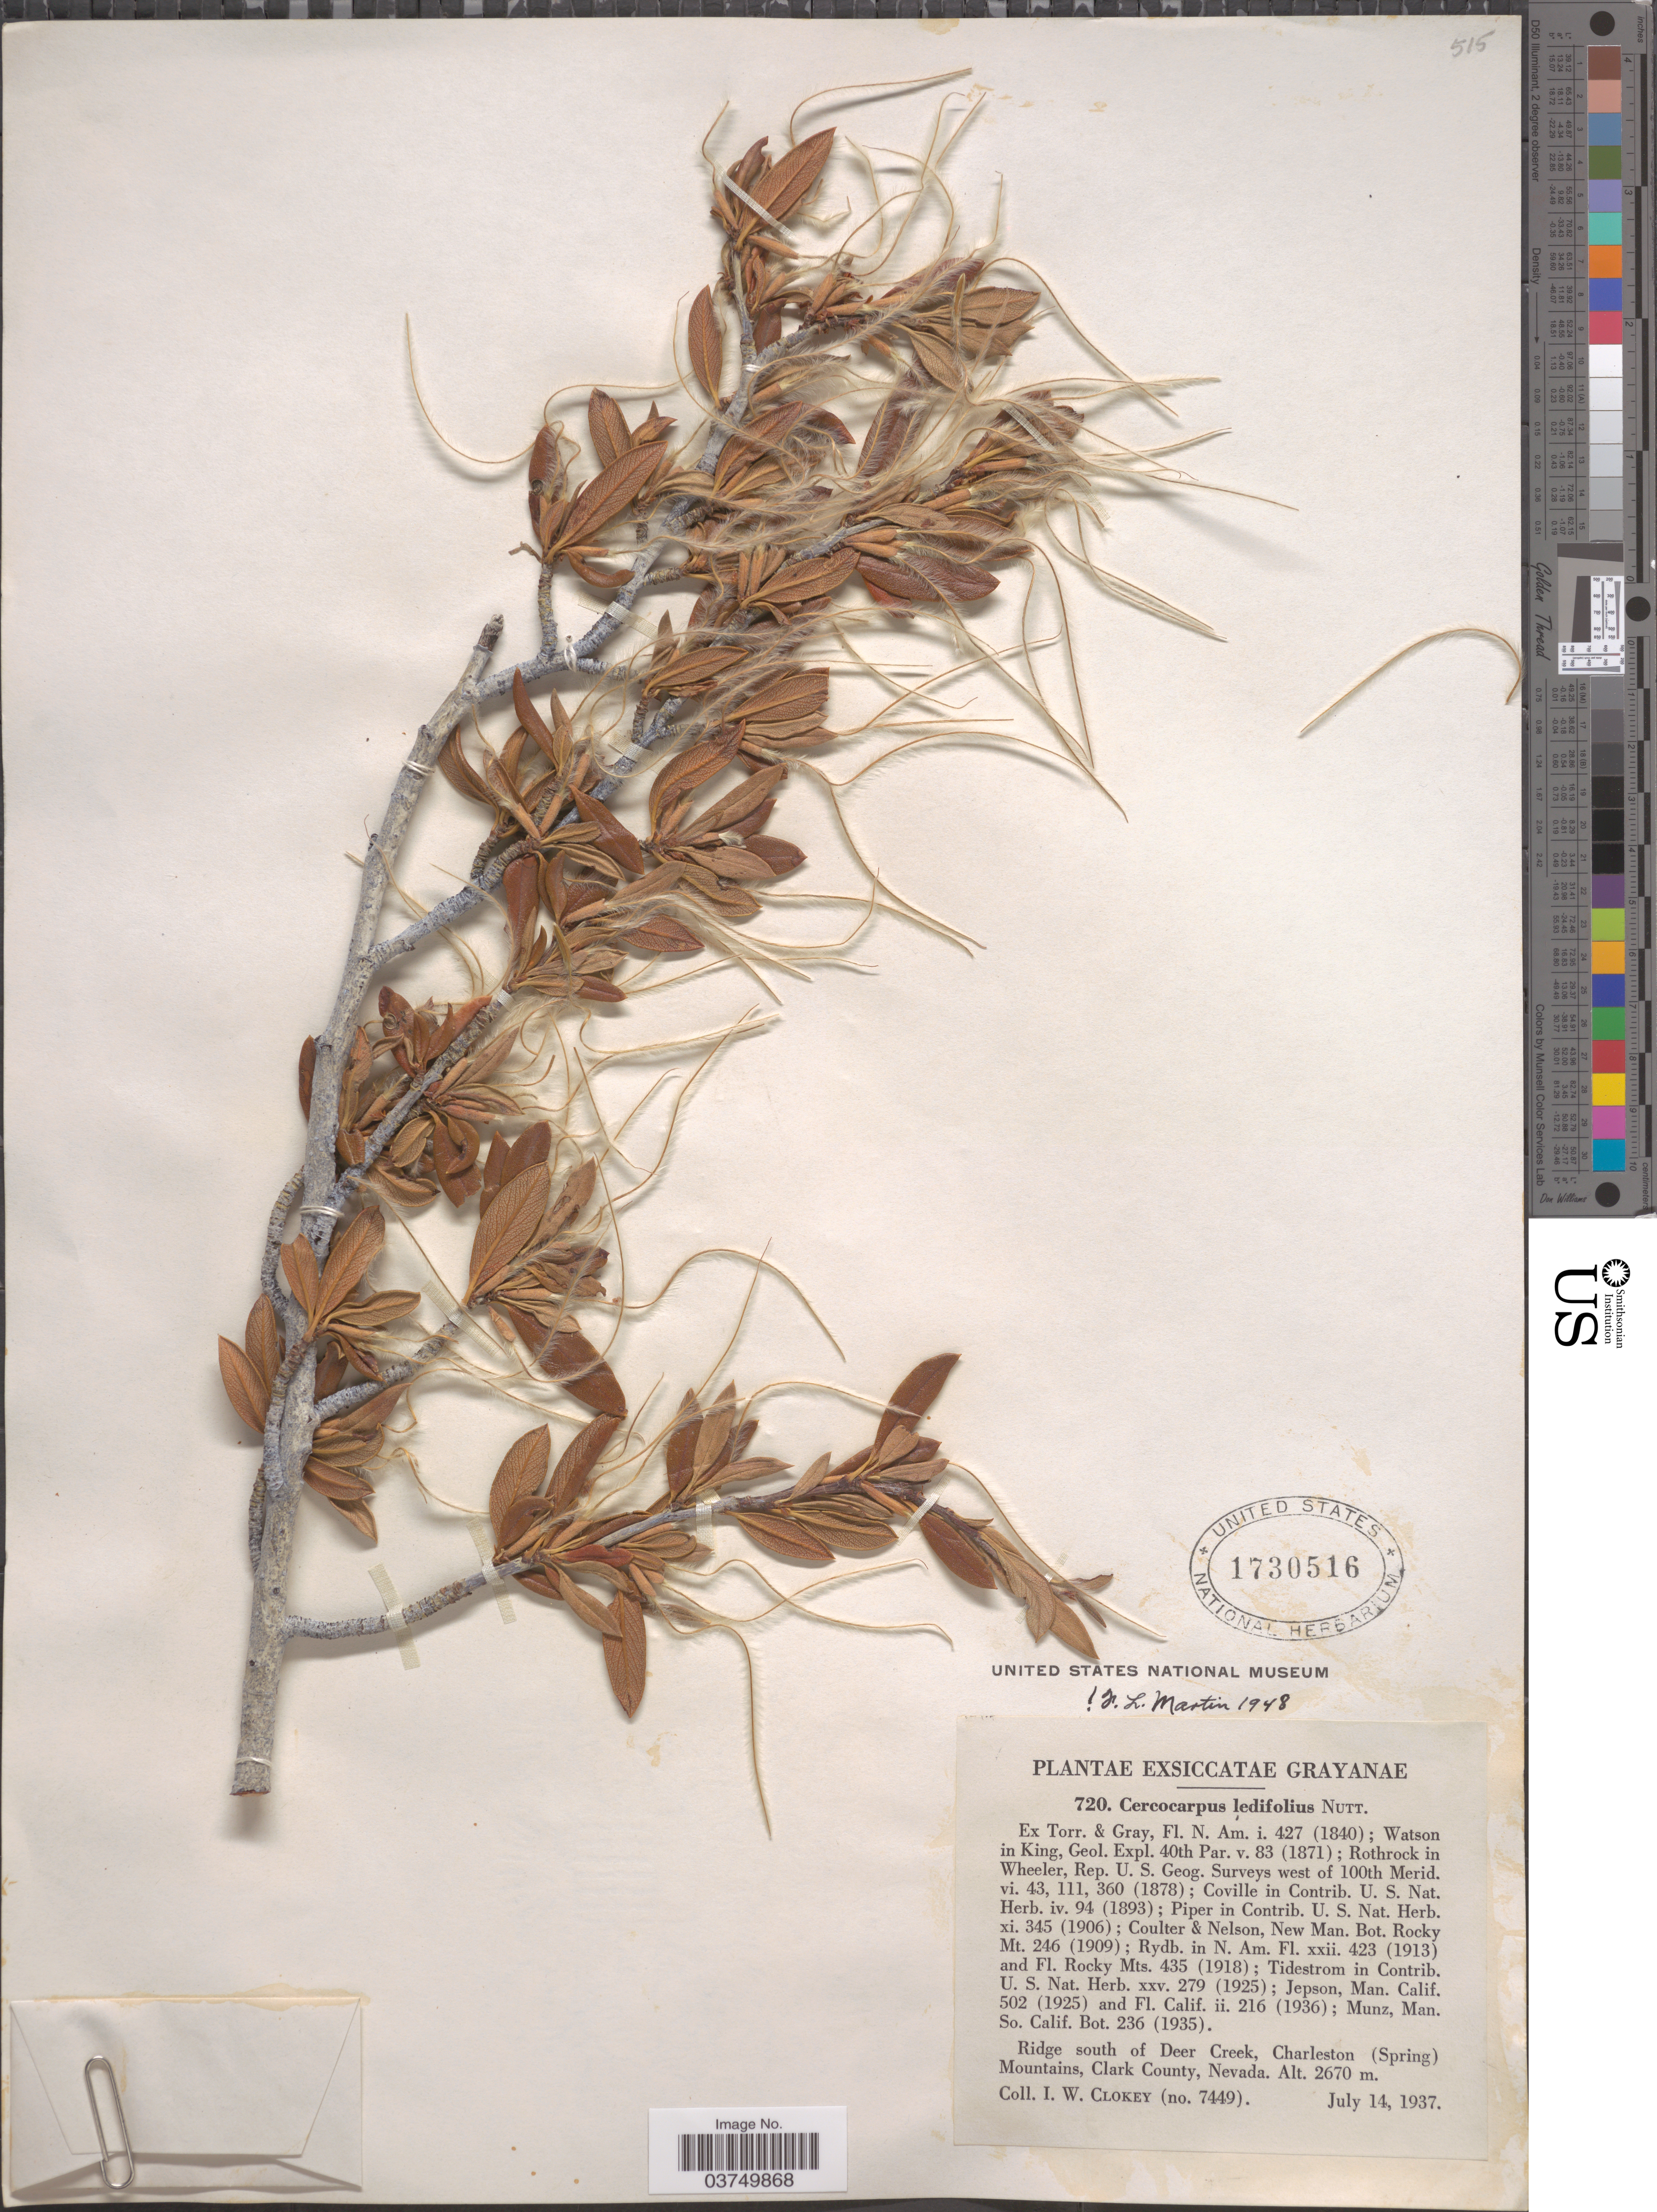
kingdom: Plantae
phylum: Tracheophyta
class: Magnoliopsida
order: Rosales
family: Rosaceae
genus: Cercocarpus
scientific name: Cercocarpus ledifolius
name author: Nutt.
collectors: I. W. Clokey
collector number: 7449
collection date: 1937-07-14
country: United States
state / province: Nevada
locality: Grayanae. Ridge south of Deer Creek, Charleston (Spring) Mountains, Clark County.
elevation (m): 2670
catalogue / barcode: US 1730516